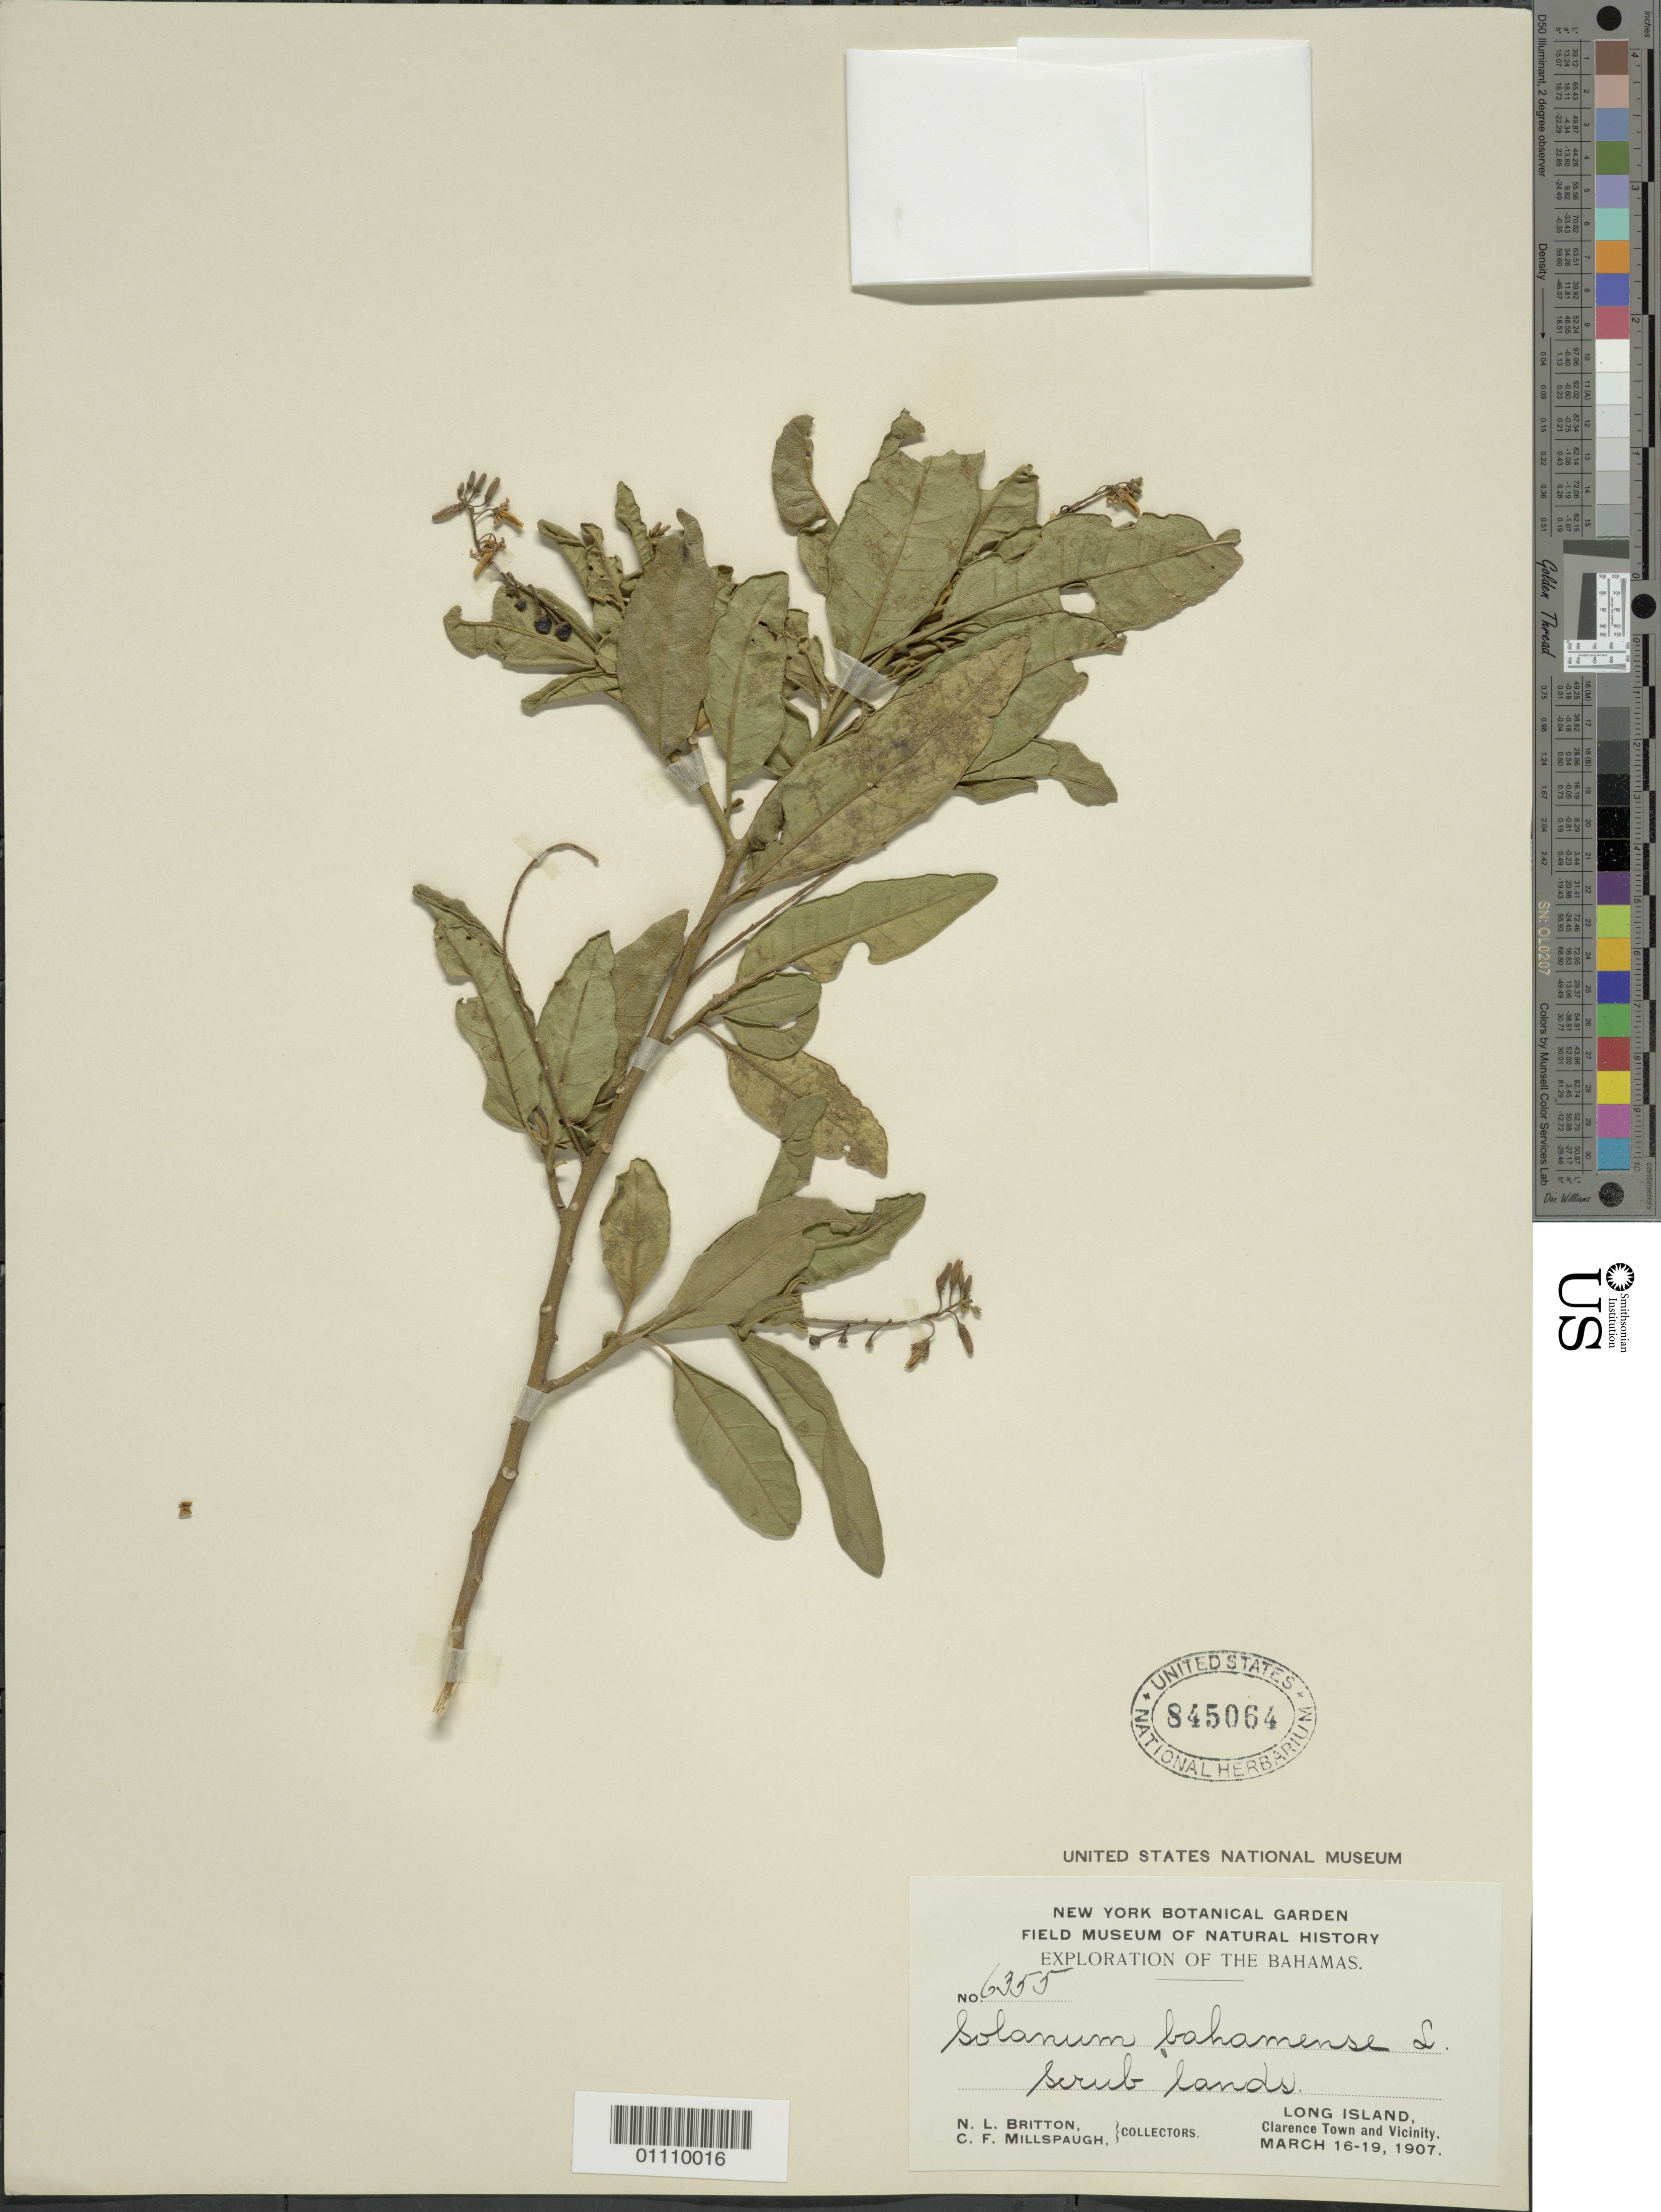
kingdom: Plantae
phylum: Tracheophyta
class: Magnoliopsida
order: Solanales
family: Solanaceae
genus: Solanum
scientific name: Solanum bahamense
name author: L.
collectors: N. Britton & C. F. Millspaugh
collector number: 6355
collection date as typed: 16 Mar 1907 to 19 Mar 1907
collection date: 1907-03-16/1907-03-19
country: Bahamas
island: Long I.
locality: Clarence Town and vicinity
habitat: Scrub land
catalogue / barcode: US 845064